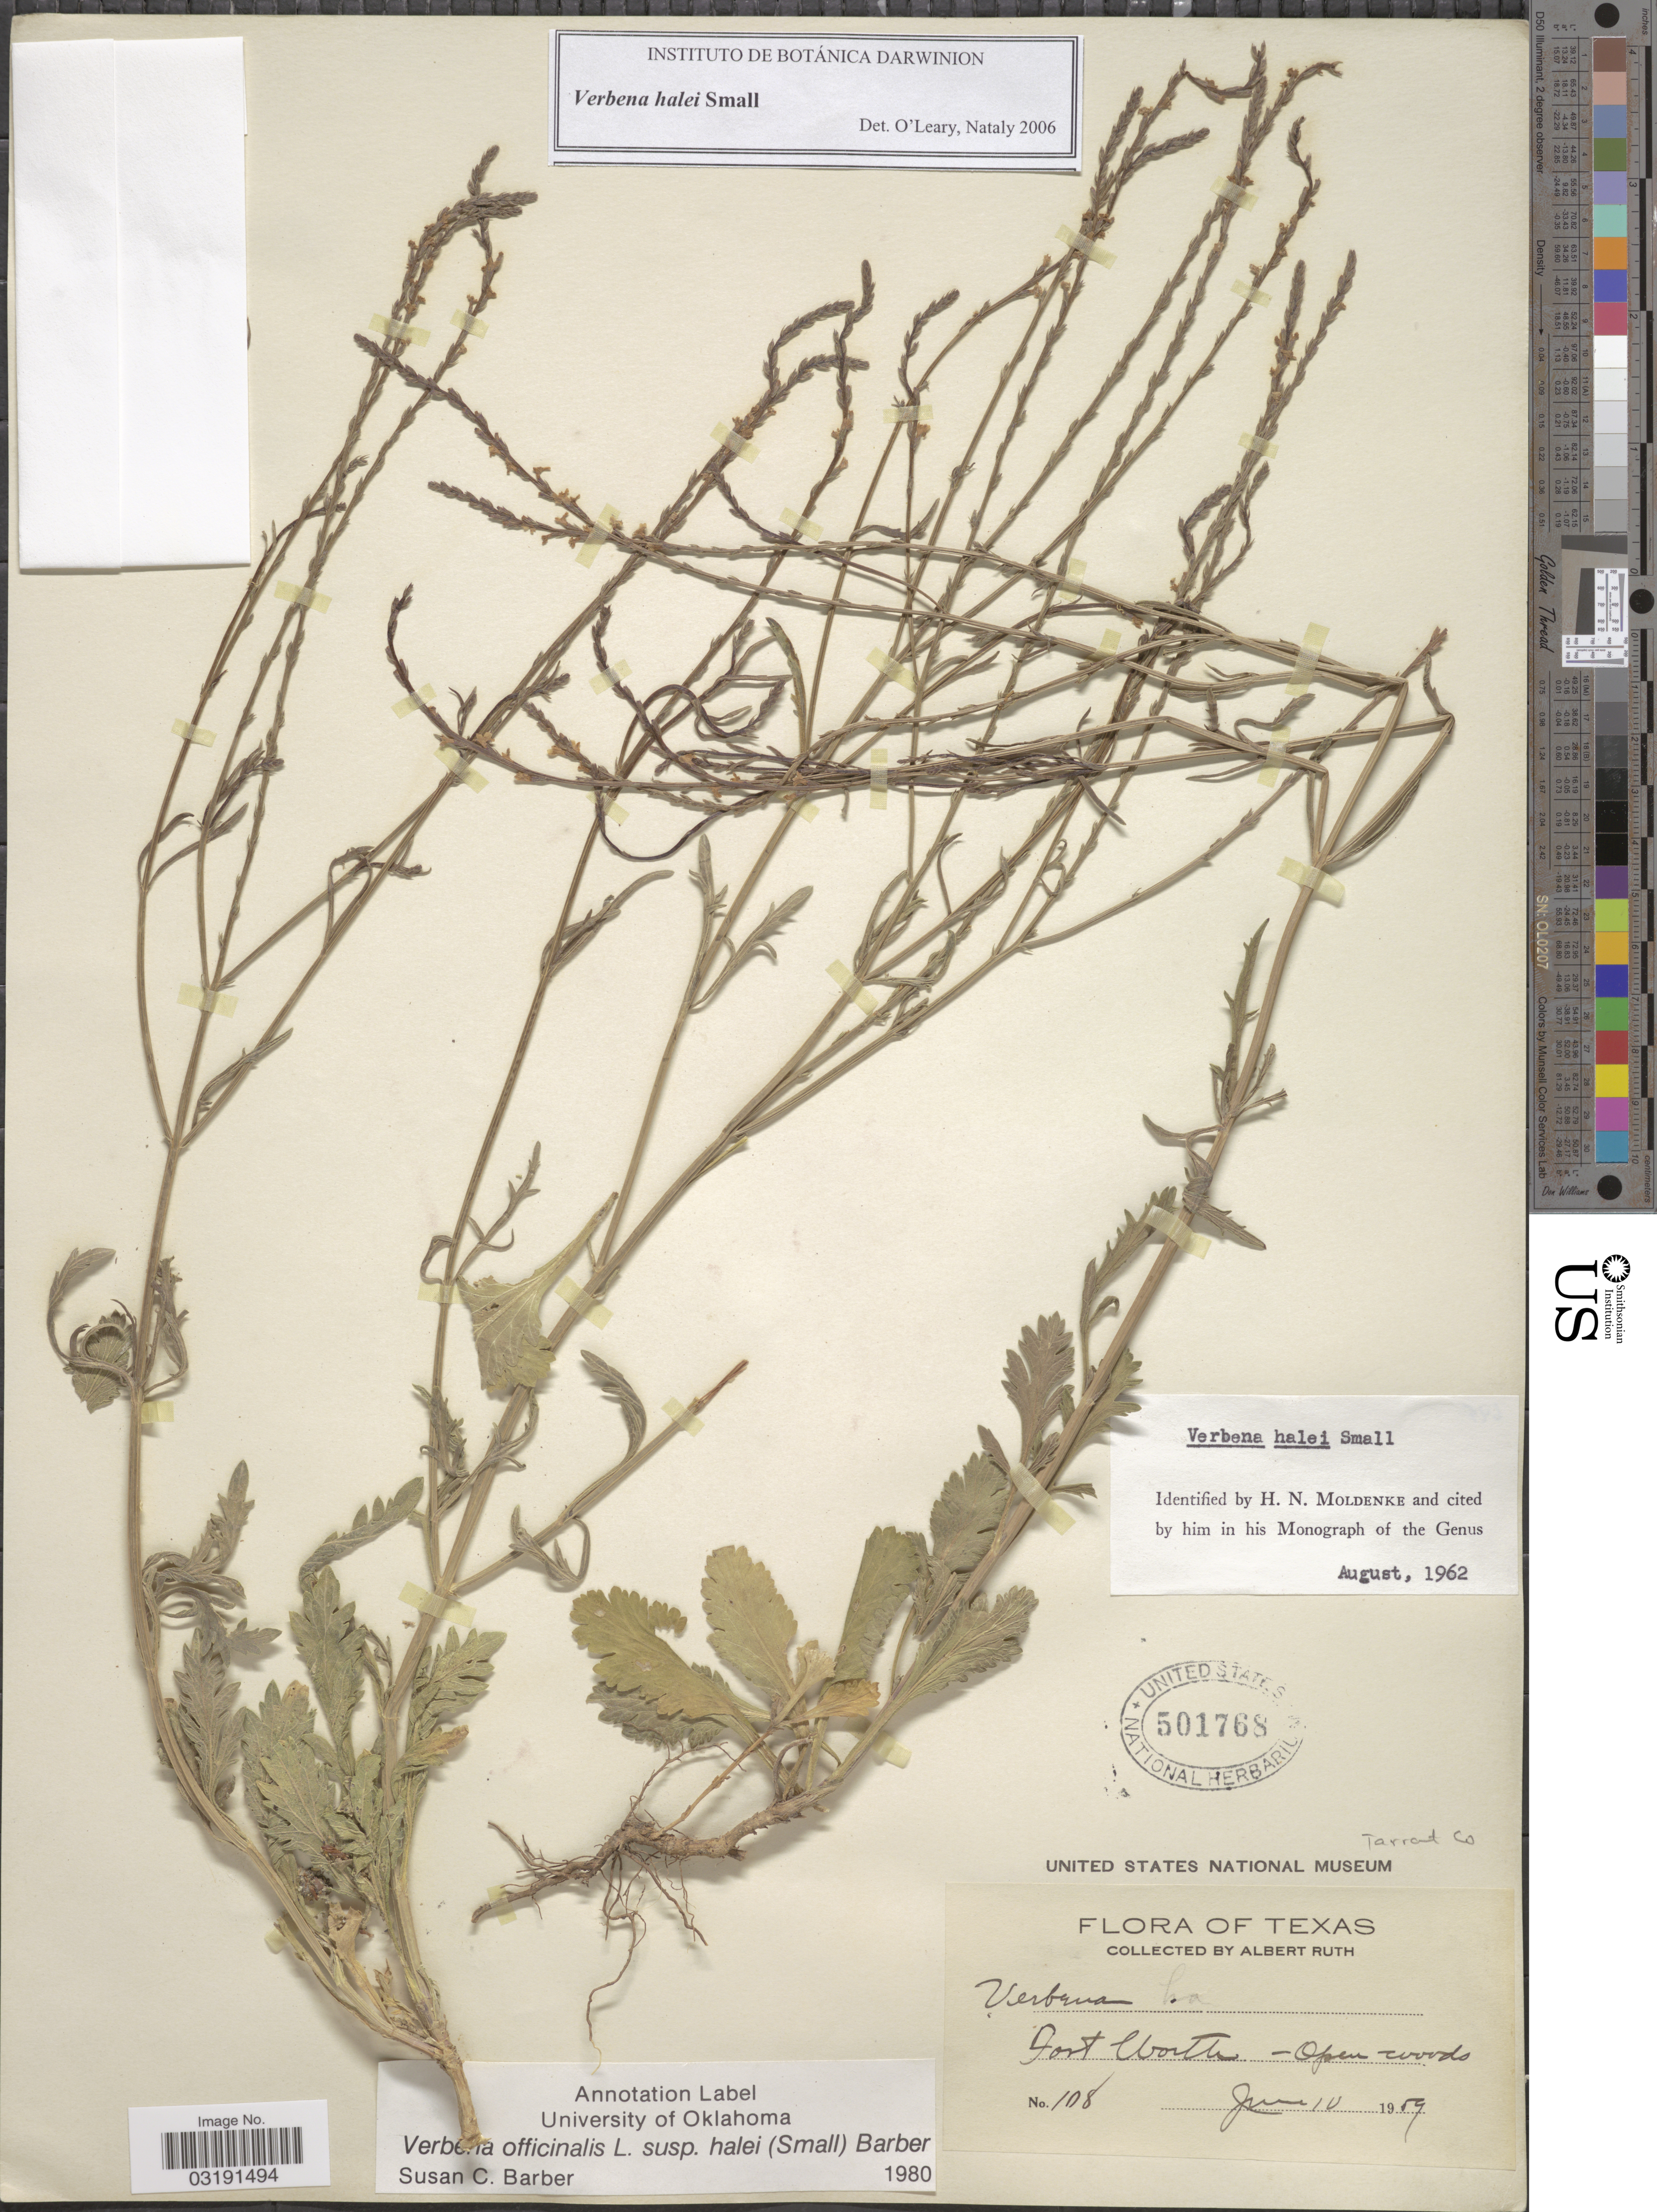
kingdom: Plantae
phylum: Tracheophyta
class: Magnoliopsida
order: Lamiales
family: Verbenaceae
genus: Verbena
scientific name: Verbena halei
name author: Small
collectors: A. Ruth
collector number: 108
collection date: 1959-06-10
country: United States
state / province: Texas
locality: Fort Worth, Tarrant Co.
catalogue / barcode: US 501768